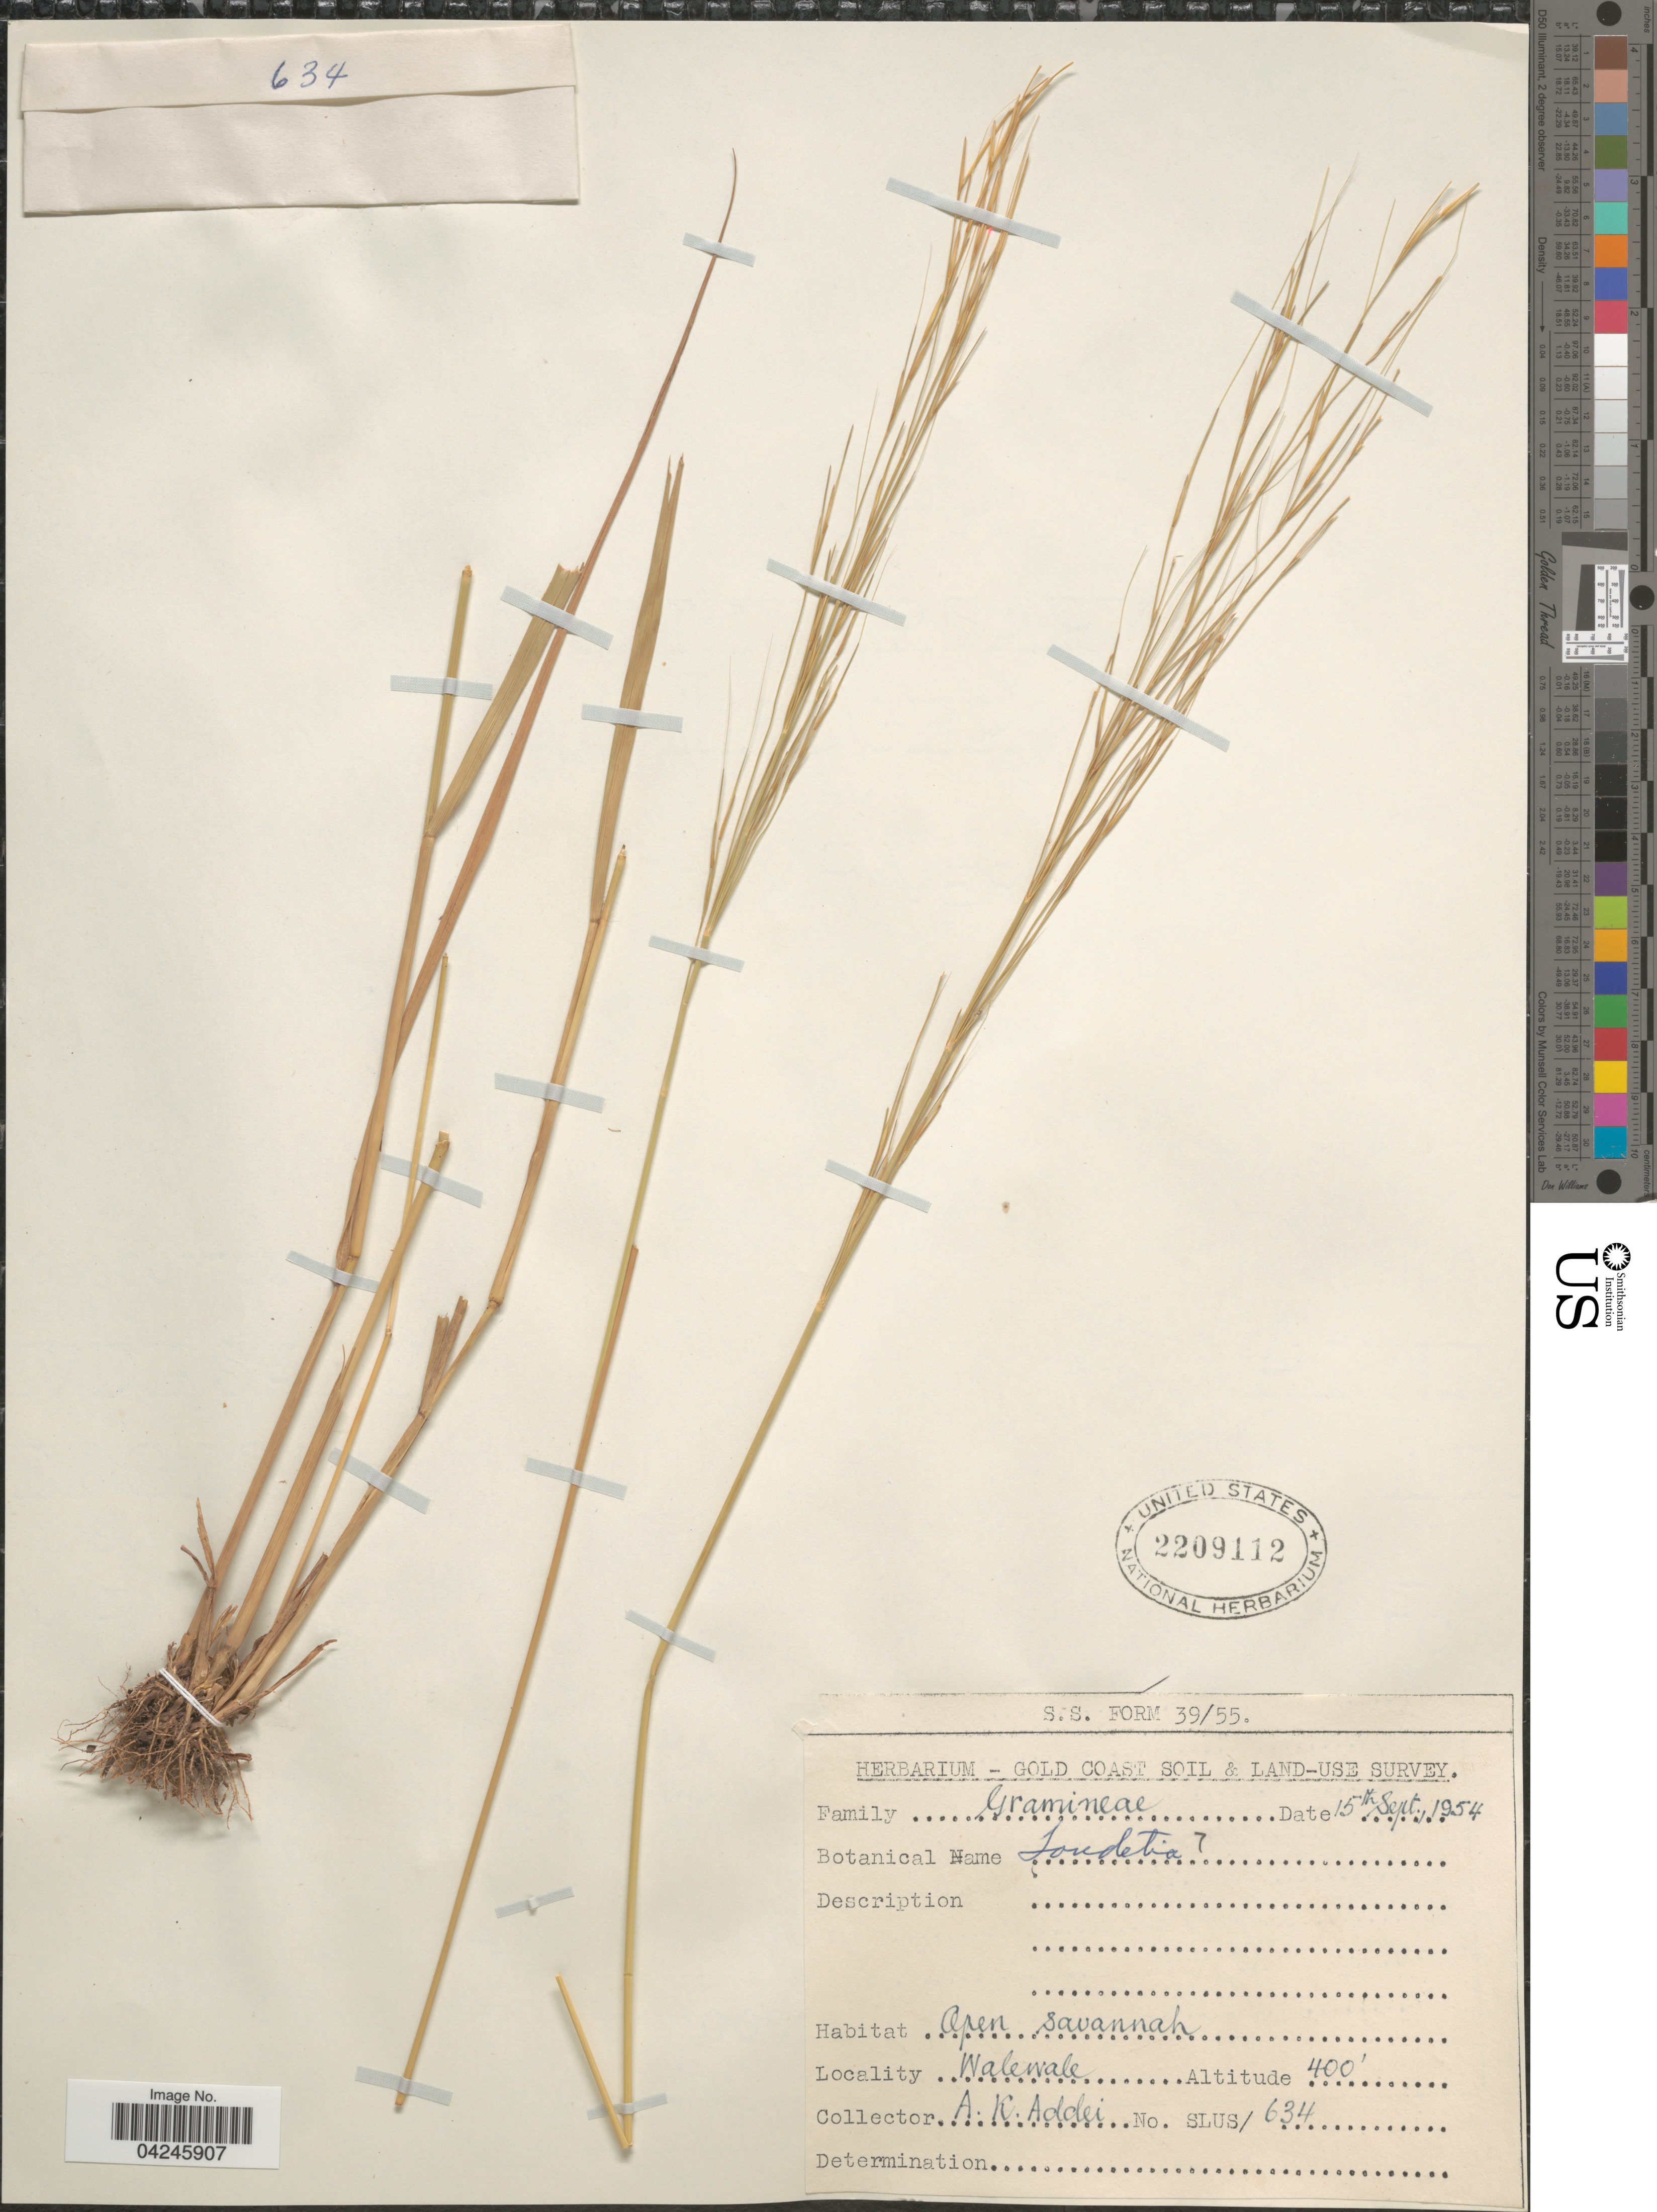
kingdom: Plantae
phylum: Tracheophyta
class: Liliopsida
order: Poales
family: Poaceae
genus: Loudetia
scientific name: Loudetia togoensis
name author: (Pilg.) C. E. Hubb.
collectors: A. Addei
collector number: SLUS/634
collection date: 1954-09-15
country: Ghana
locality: Gold Coast Soil & Land-Use Survey. Open savannah. Walewale.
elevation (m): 122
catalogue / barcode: US 2209112